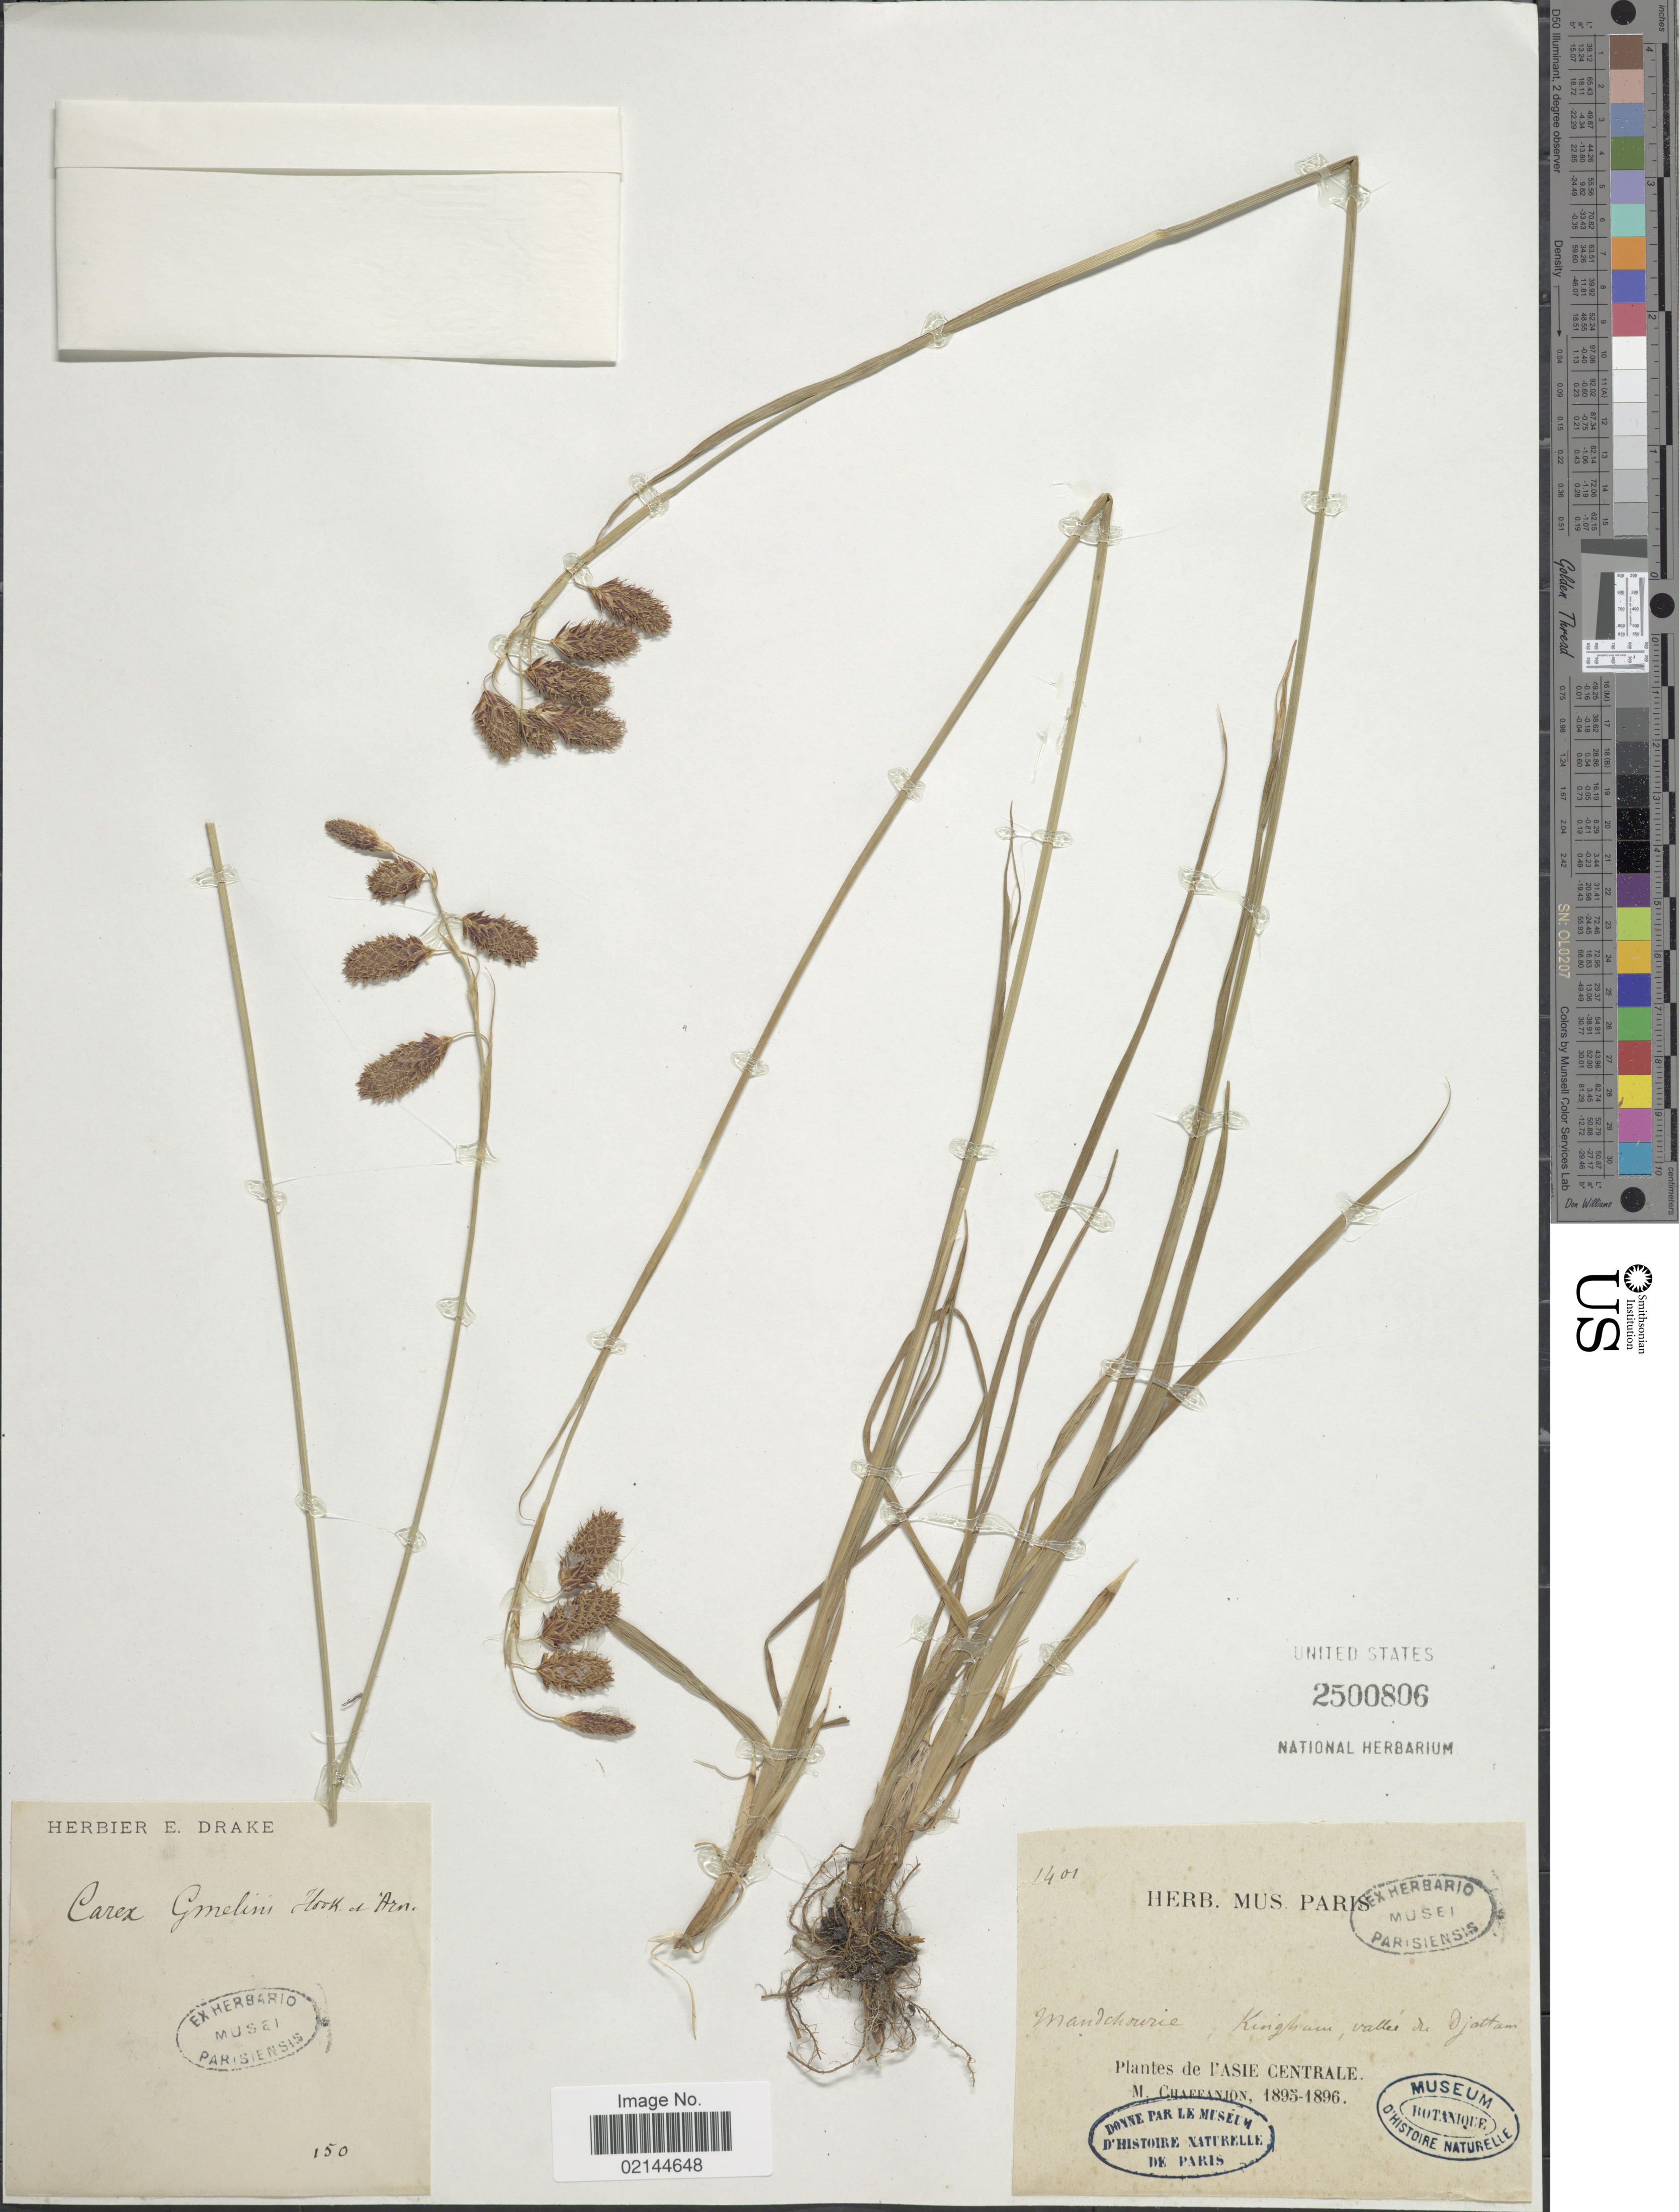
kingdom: Plantae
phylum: Tracheophyta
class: Liliopsida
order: Poales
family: Cyperaceae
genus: Carex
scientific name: Carex gmelinii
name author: Hook. & Arn.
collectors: -. Chaffanjon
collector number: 1401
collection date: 1895/1896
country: China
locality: Mandchourie, Kingbain, valle du Djattam. Asie Centrale [interpreted]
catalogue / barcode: US 2500806